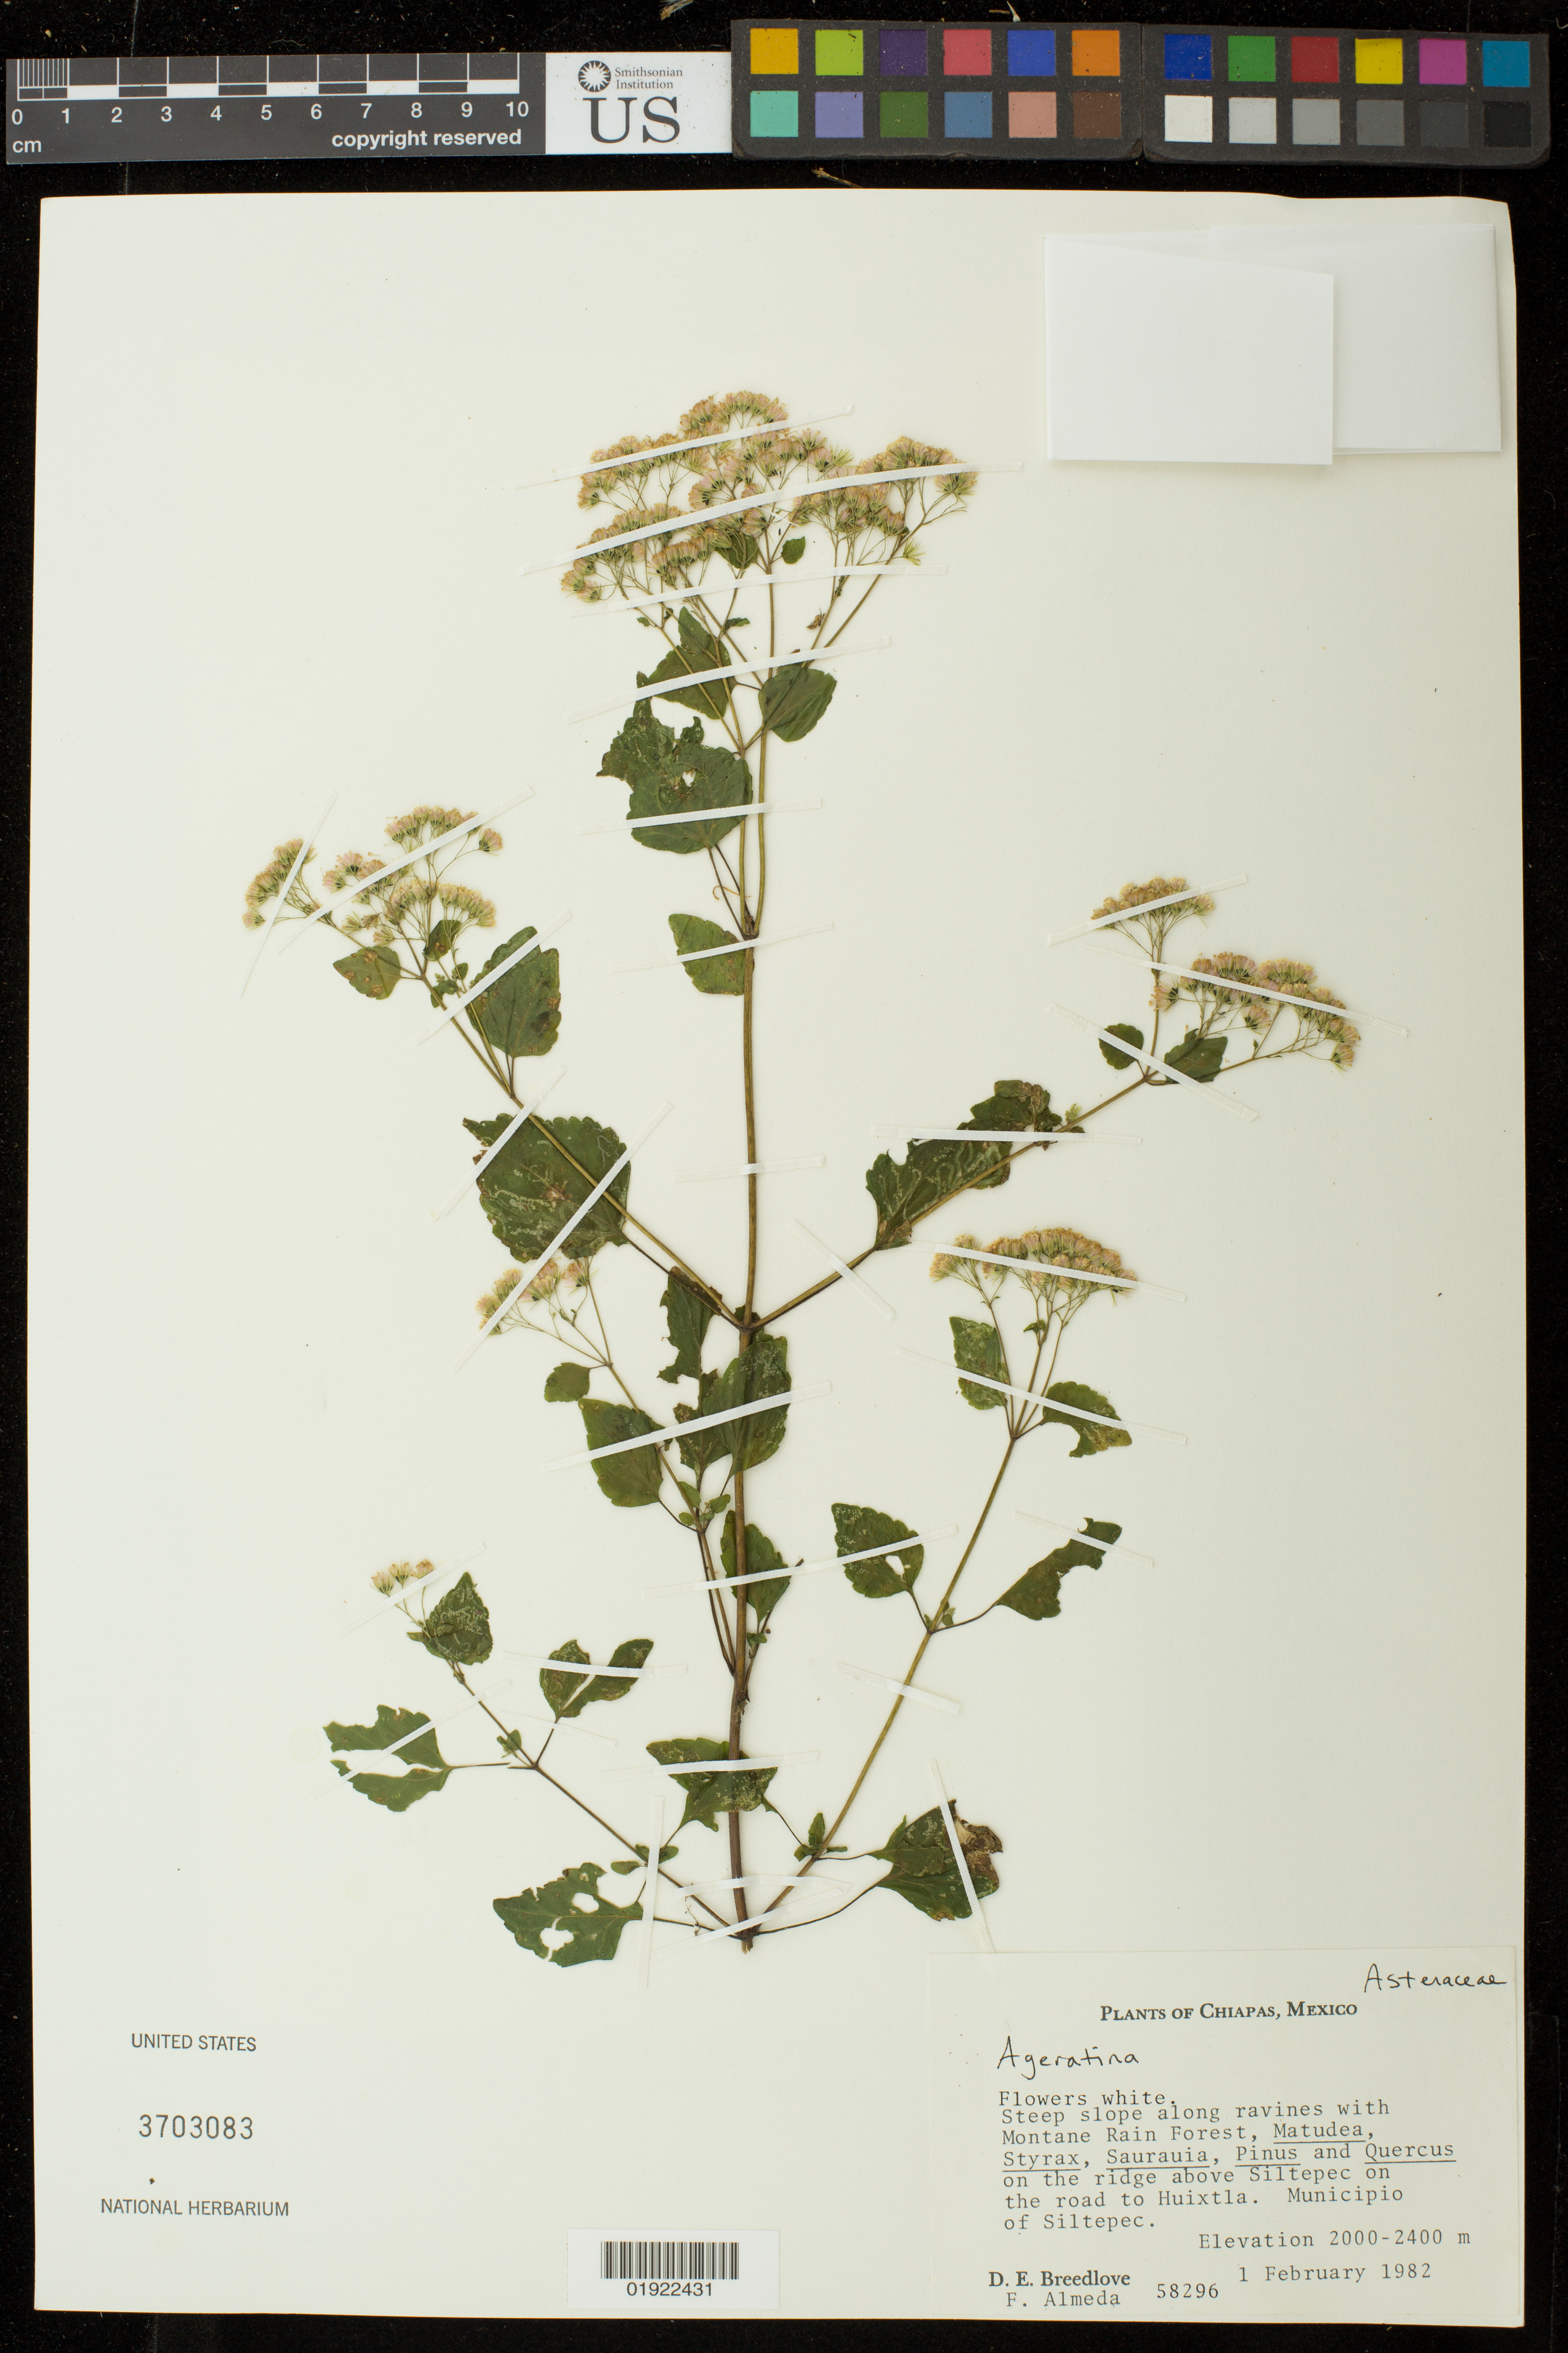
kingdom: Plantae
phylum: Tracheophyta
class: Magnoliopsida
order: Asterales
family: Asteraceae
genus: Ageratina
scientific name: Ageratina sp.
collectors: D. E. Breedlove & F. Almeda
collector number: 58296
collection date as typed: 1 February 1982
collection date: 1982-02-01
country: Mexico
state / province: Chiapas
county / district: Siltepec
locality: on the ridge above Siltepec on the road to Huixtla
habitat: steep slope along ravines with montane rain forest, Matudea, Styrax, Saurauia, Pinus and Quercus on ridge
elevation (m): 2000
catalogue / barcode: US 3703083